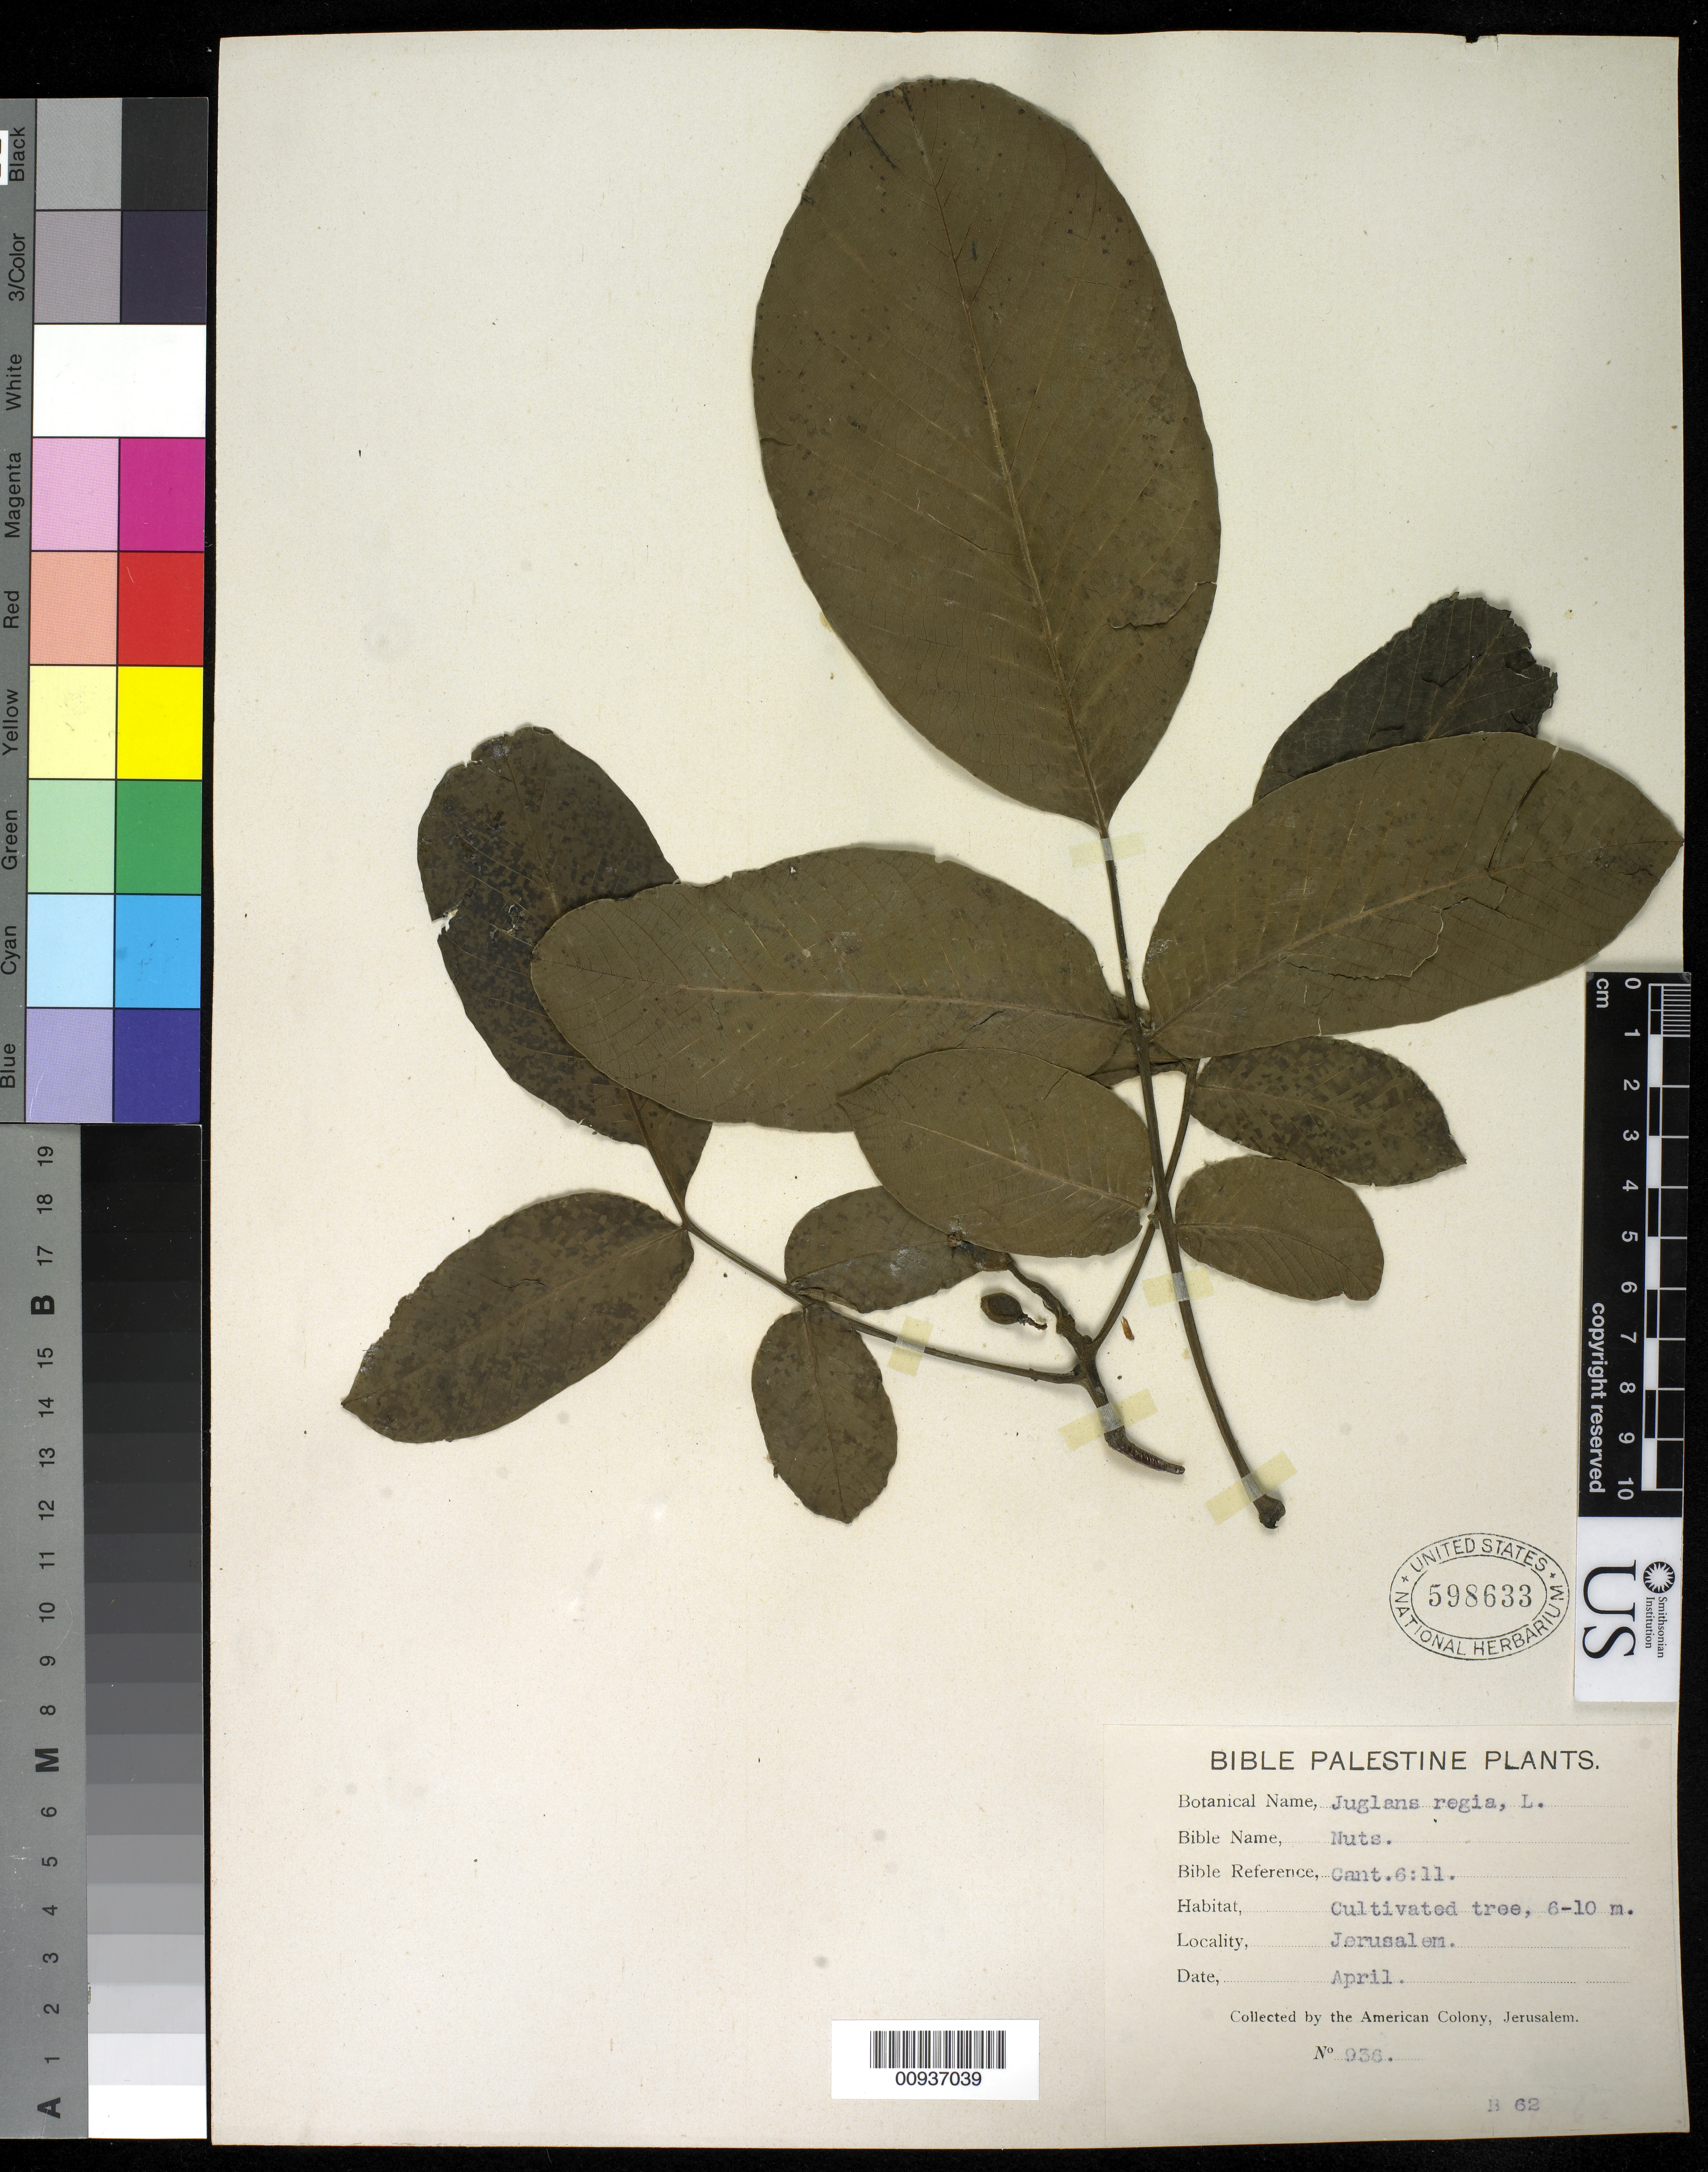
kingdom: Plantae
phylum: Tracheophyta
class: Magnoliopsida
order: Fagales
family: Juglandaceae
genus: Juglans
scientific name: Juglans regia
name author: L.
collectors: American Colony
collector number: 936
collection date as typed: Apr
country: Israel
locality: Jerusalem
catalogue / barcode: US 598633